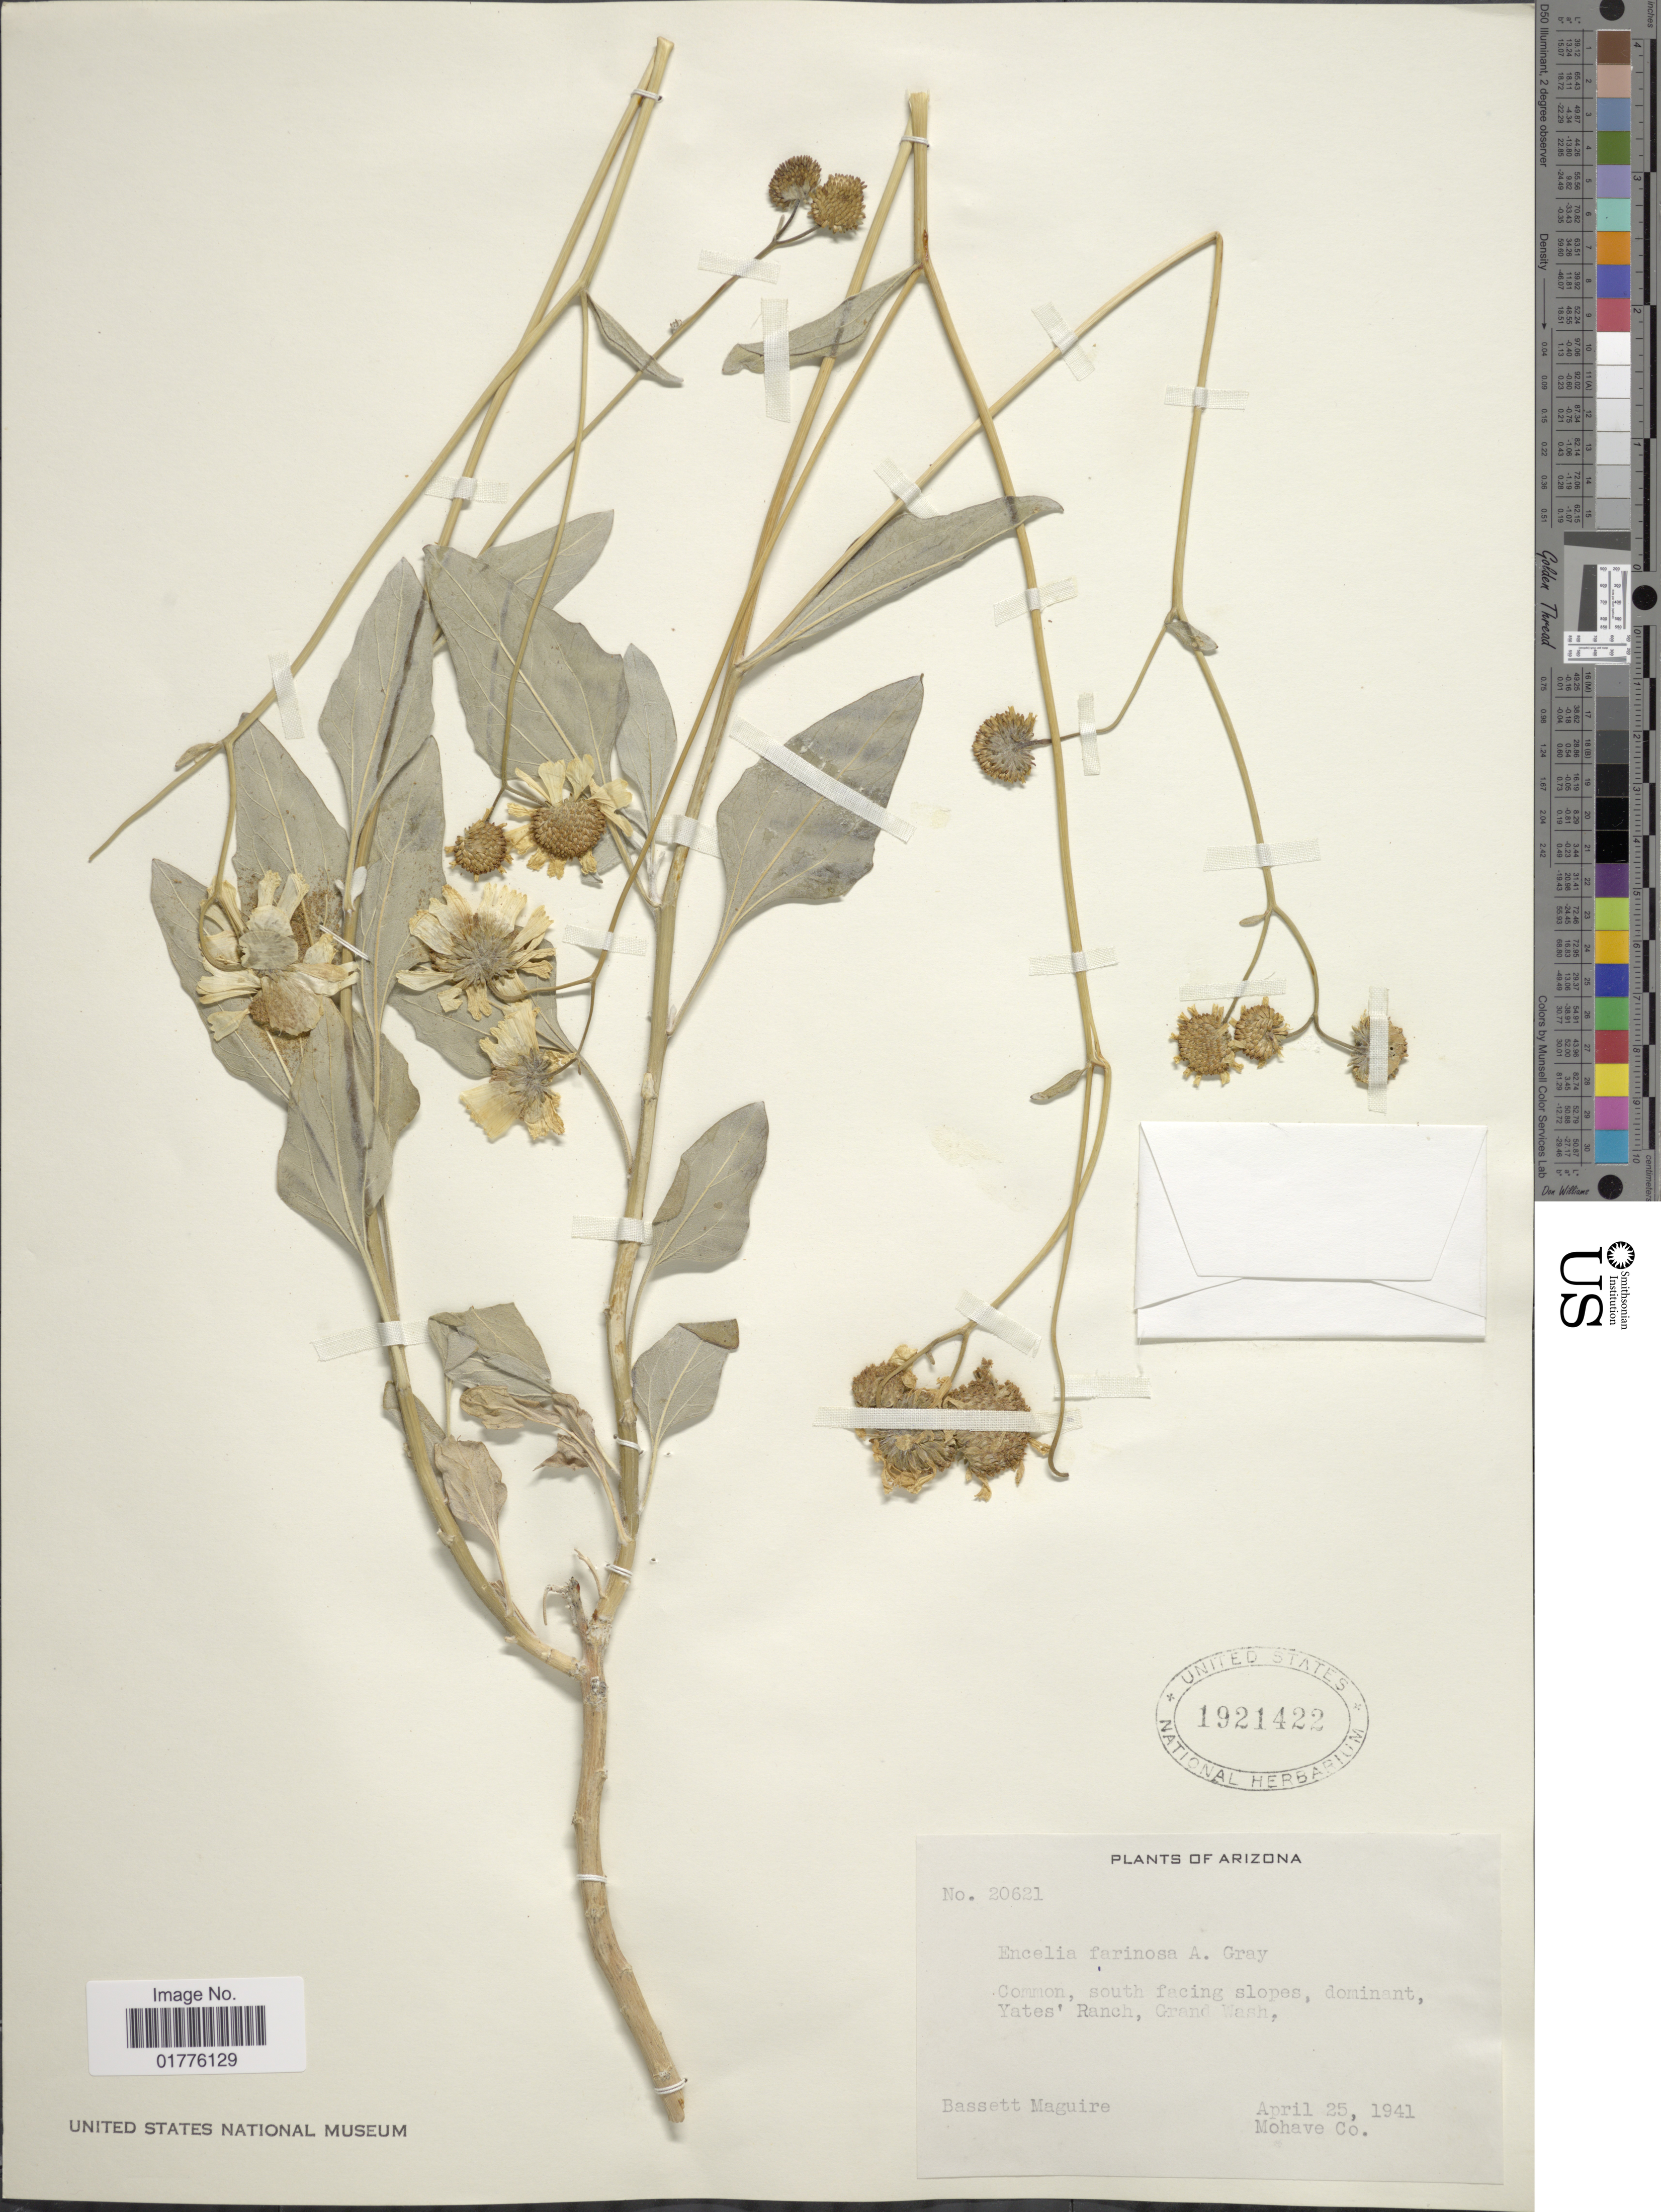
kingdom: Plantae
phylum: Tracheophyta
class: Magnoliopsida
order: Asterales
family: Asteraceae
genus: Encelia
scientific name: Encelia farinosa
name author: A. Gray ex Torr. in Emory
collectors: B. Maguire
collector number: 20621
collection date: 1941-04-25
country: United States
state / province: California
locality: California. Common, south facing slopes, dominant Yates' Ranch, Grand Wash. Mohave Co.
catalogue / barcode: US 1921422